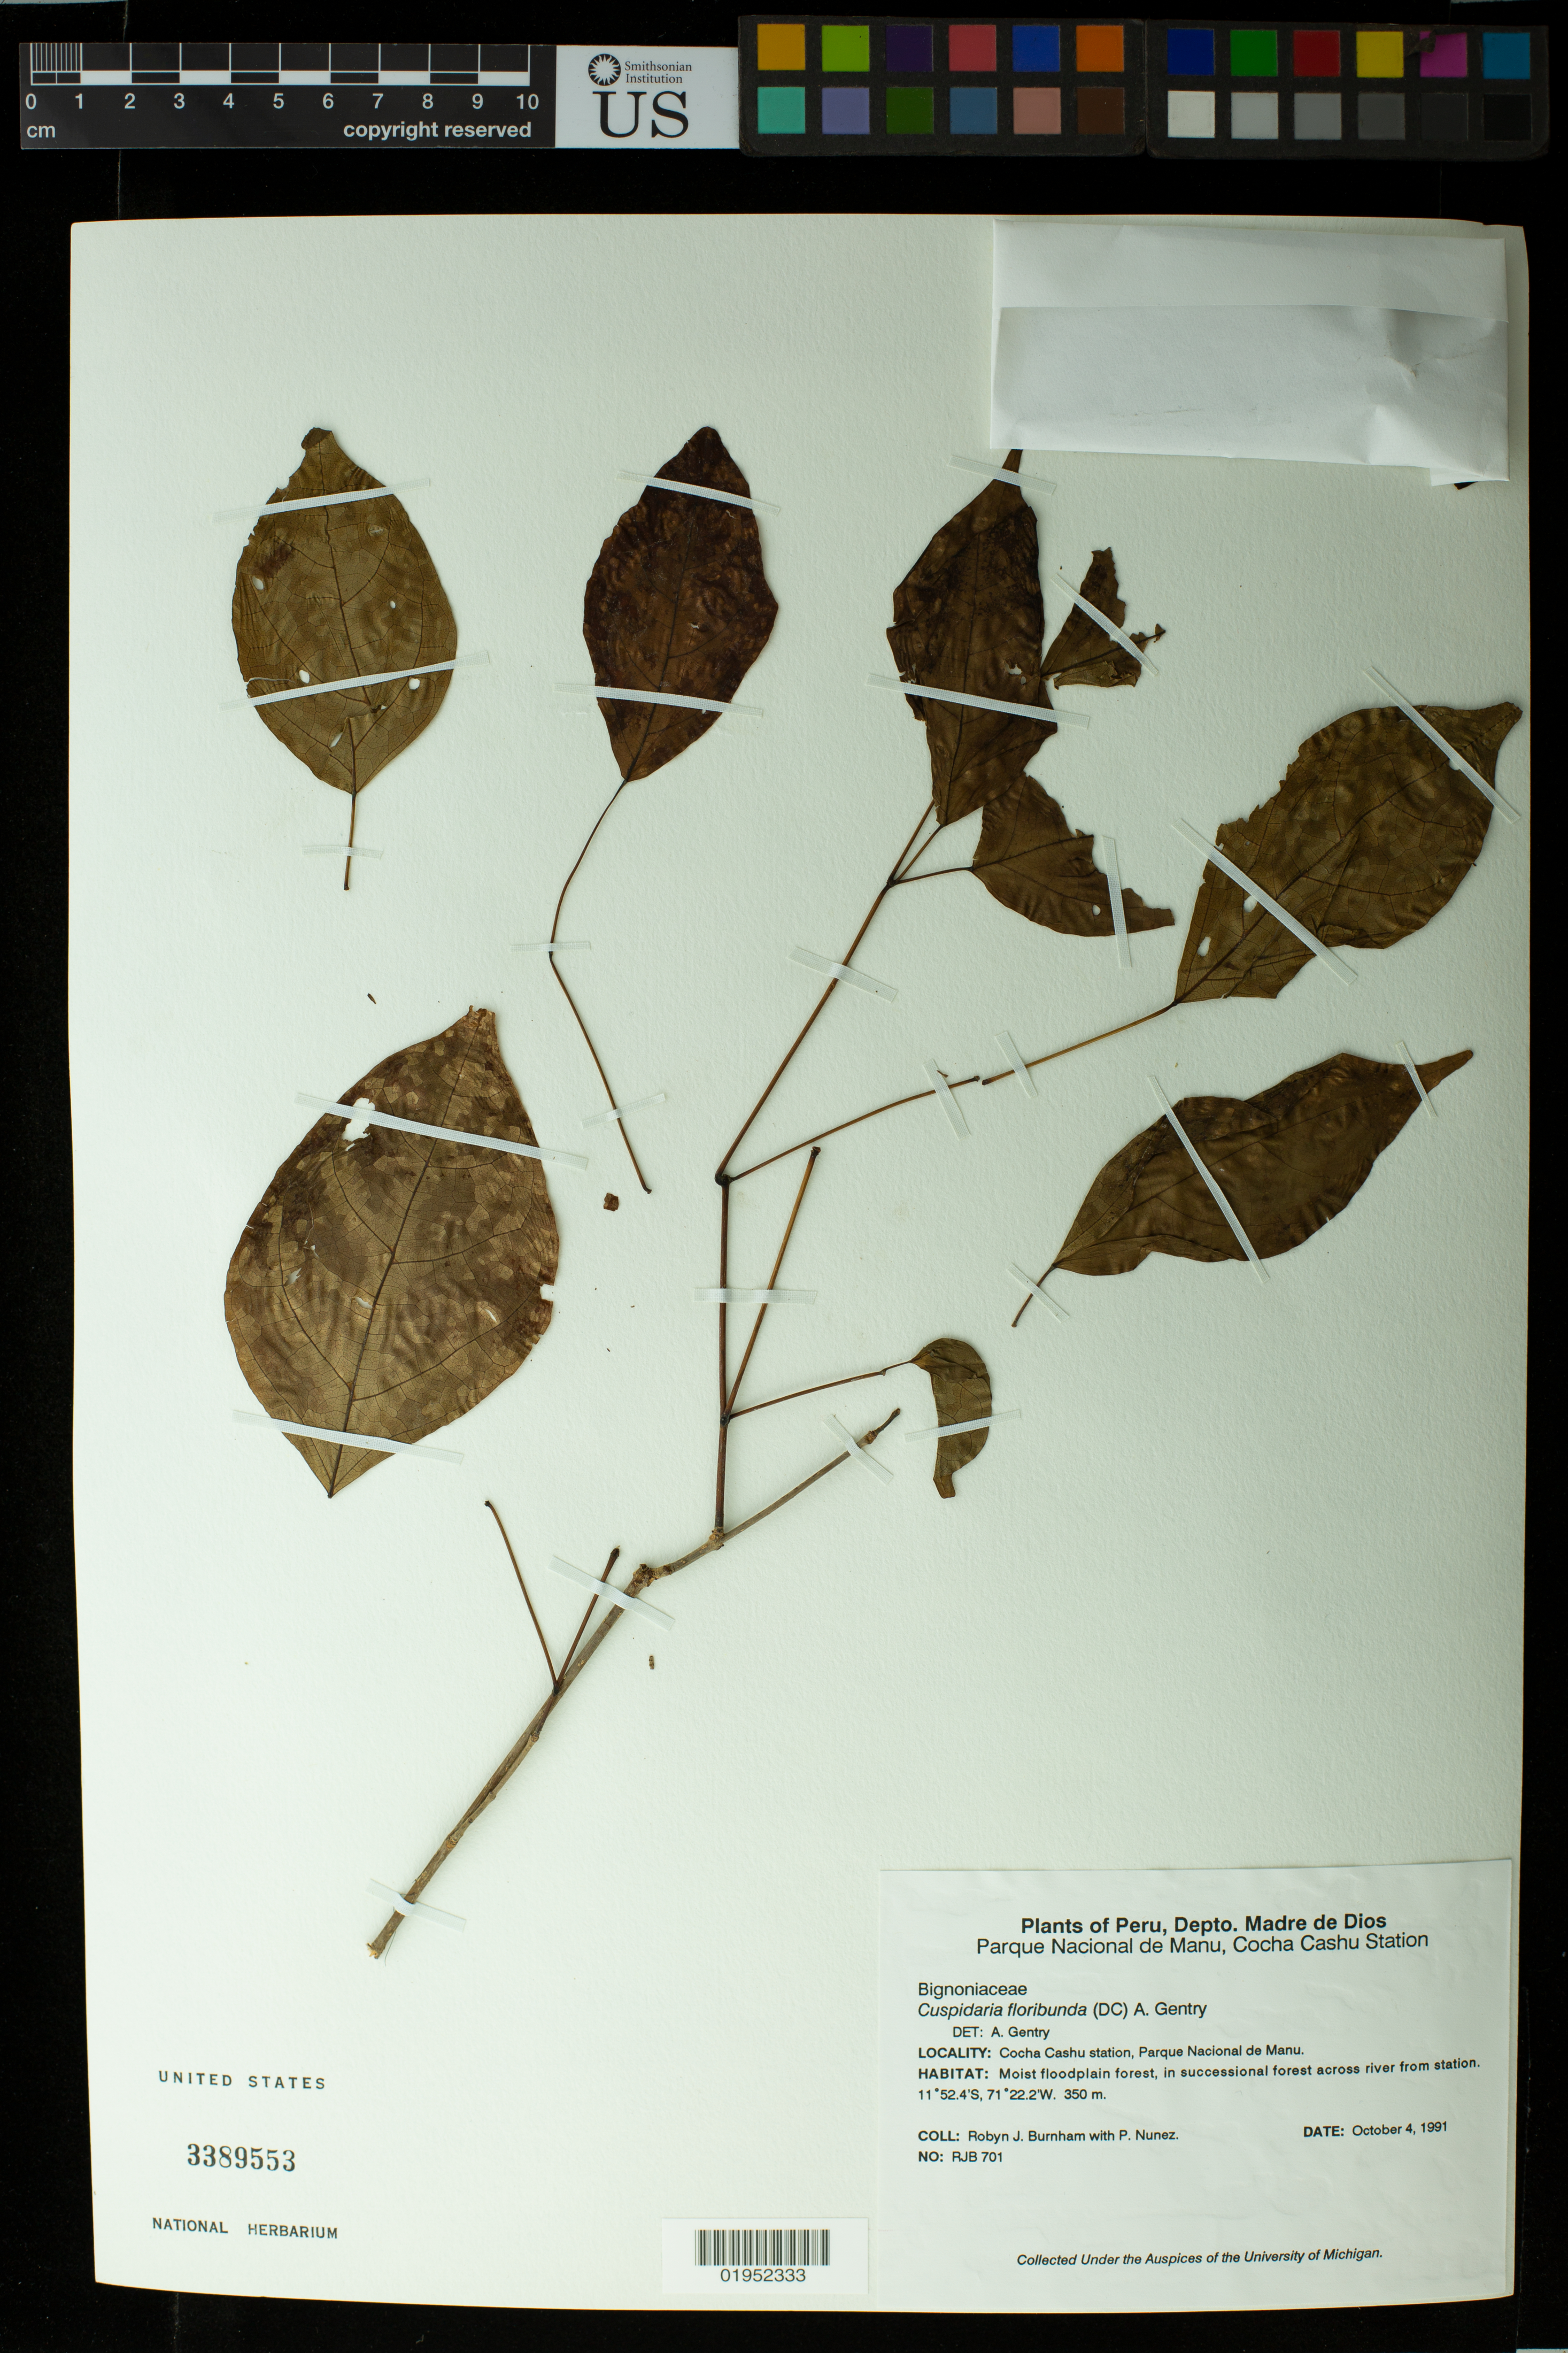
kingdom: Plantae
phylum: Tracheophyta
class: Magnoliopsida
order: Lamiales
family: Bignoniaceae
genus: Cuspidaria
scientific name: Cuspidaria floribunda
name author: (A. DC.) A.H. Gentry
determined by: Gentry, A. H.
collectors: R. J. Burnham & P. Nuñez V.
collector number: RJB 701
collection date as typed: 17 Oct 1991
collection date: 1991-10-17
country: Peru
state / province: Madre de Dios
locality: Parque Nacional de Manu, Cocha Cashu Station. Across river from station: ravine plot 2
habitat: Moist floodplain forest, in successional forest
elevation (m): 350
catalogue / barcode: US 3389553